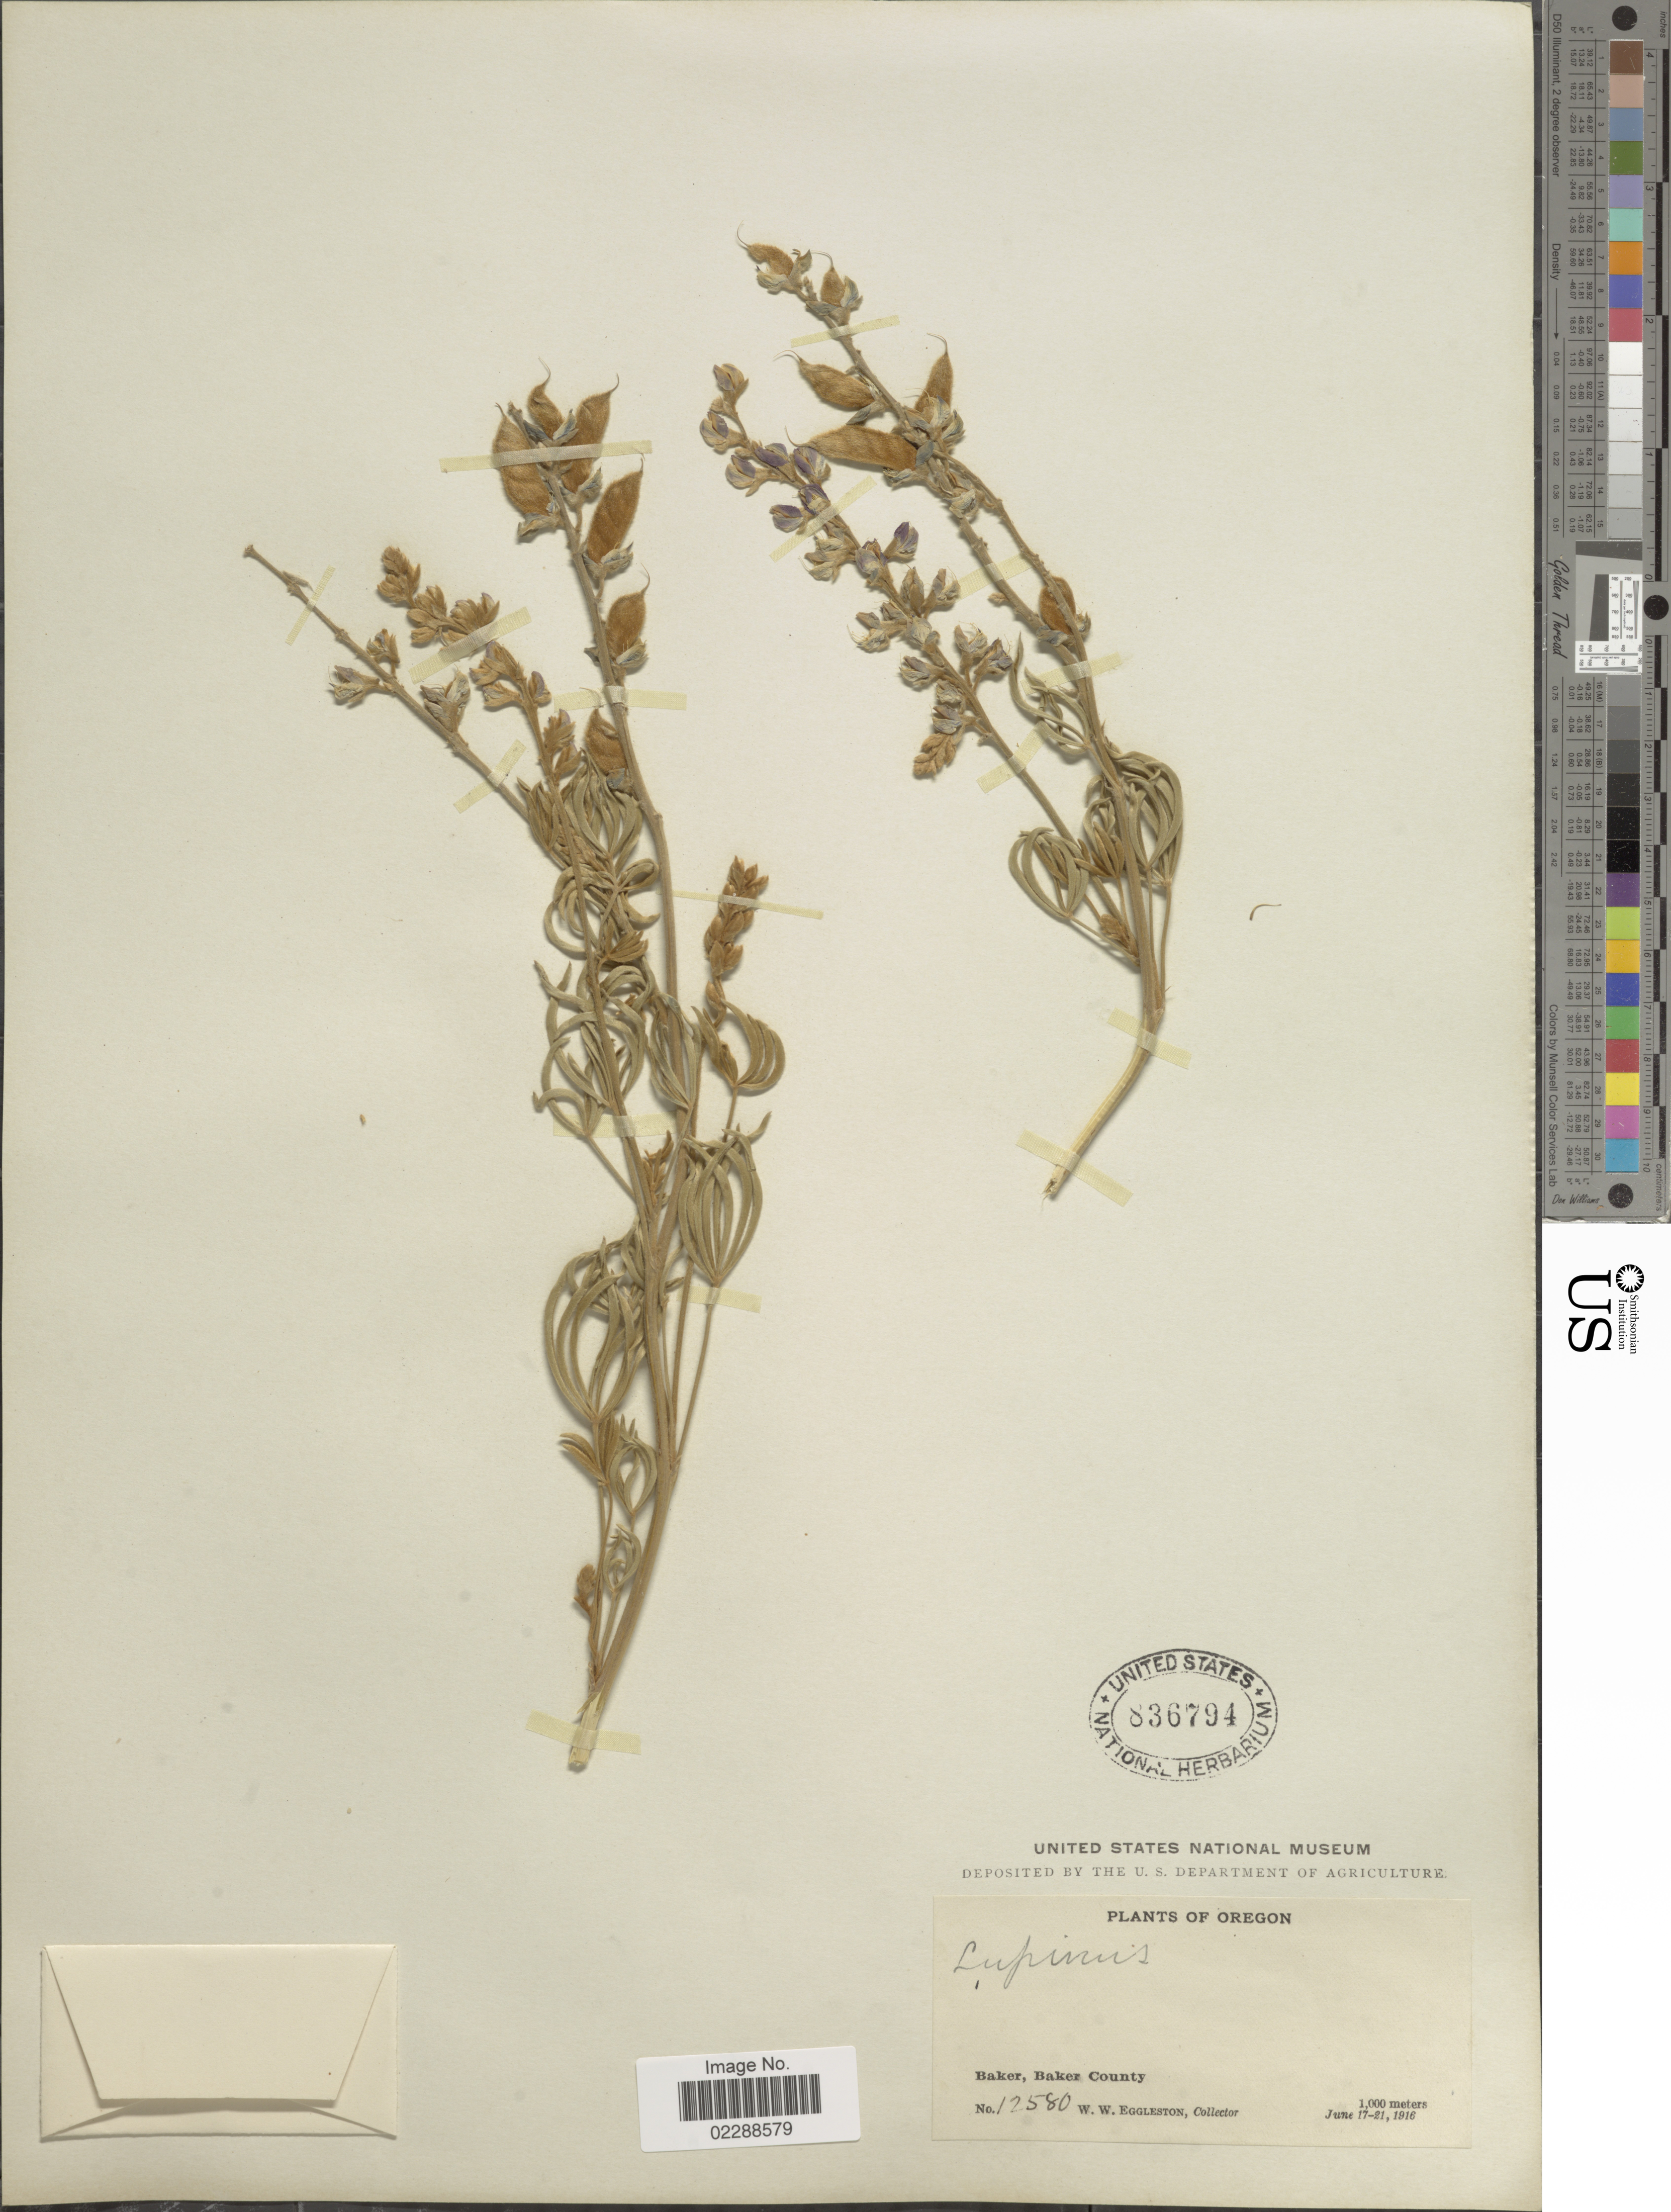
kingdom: Plantae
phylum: Tracheophyta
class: Magnoliopsida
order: Fabales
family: Fabaceae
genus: Lupinus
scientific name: Lupinus sp.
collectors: W. W. Eggleston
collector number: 12580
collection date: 1916-06-17/1916-06-21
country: United States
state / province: Oregon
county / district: Baker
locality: Baker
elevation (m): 1000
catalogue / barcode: US 836794